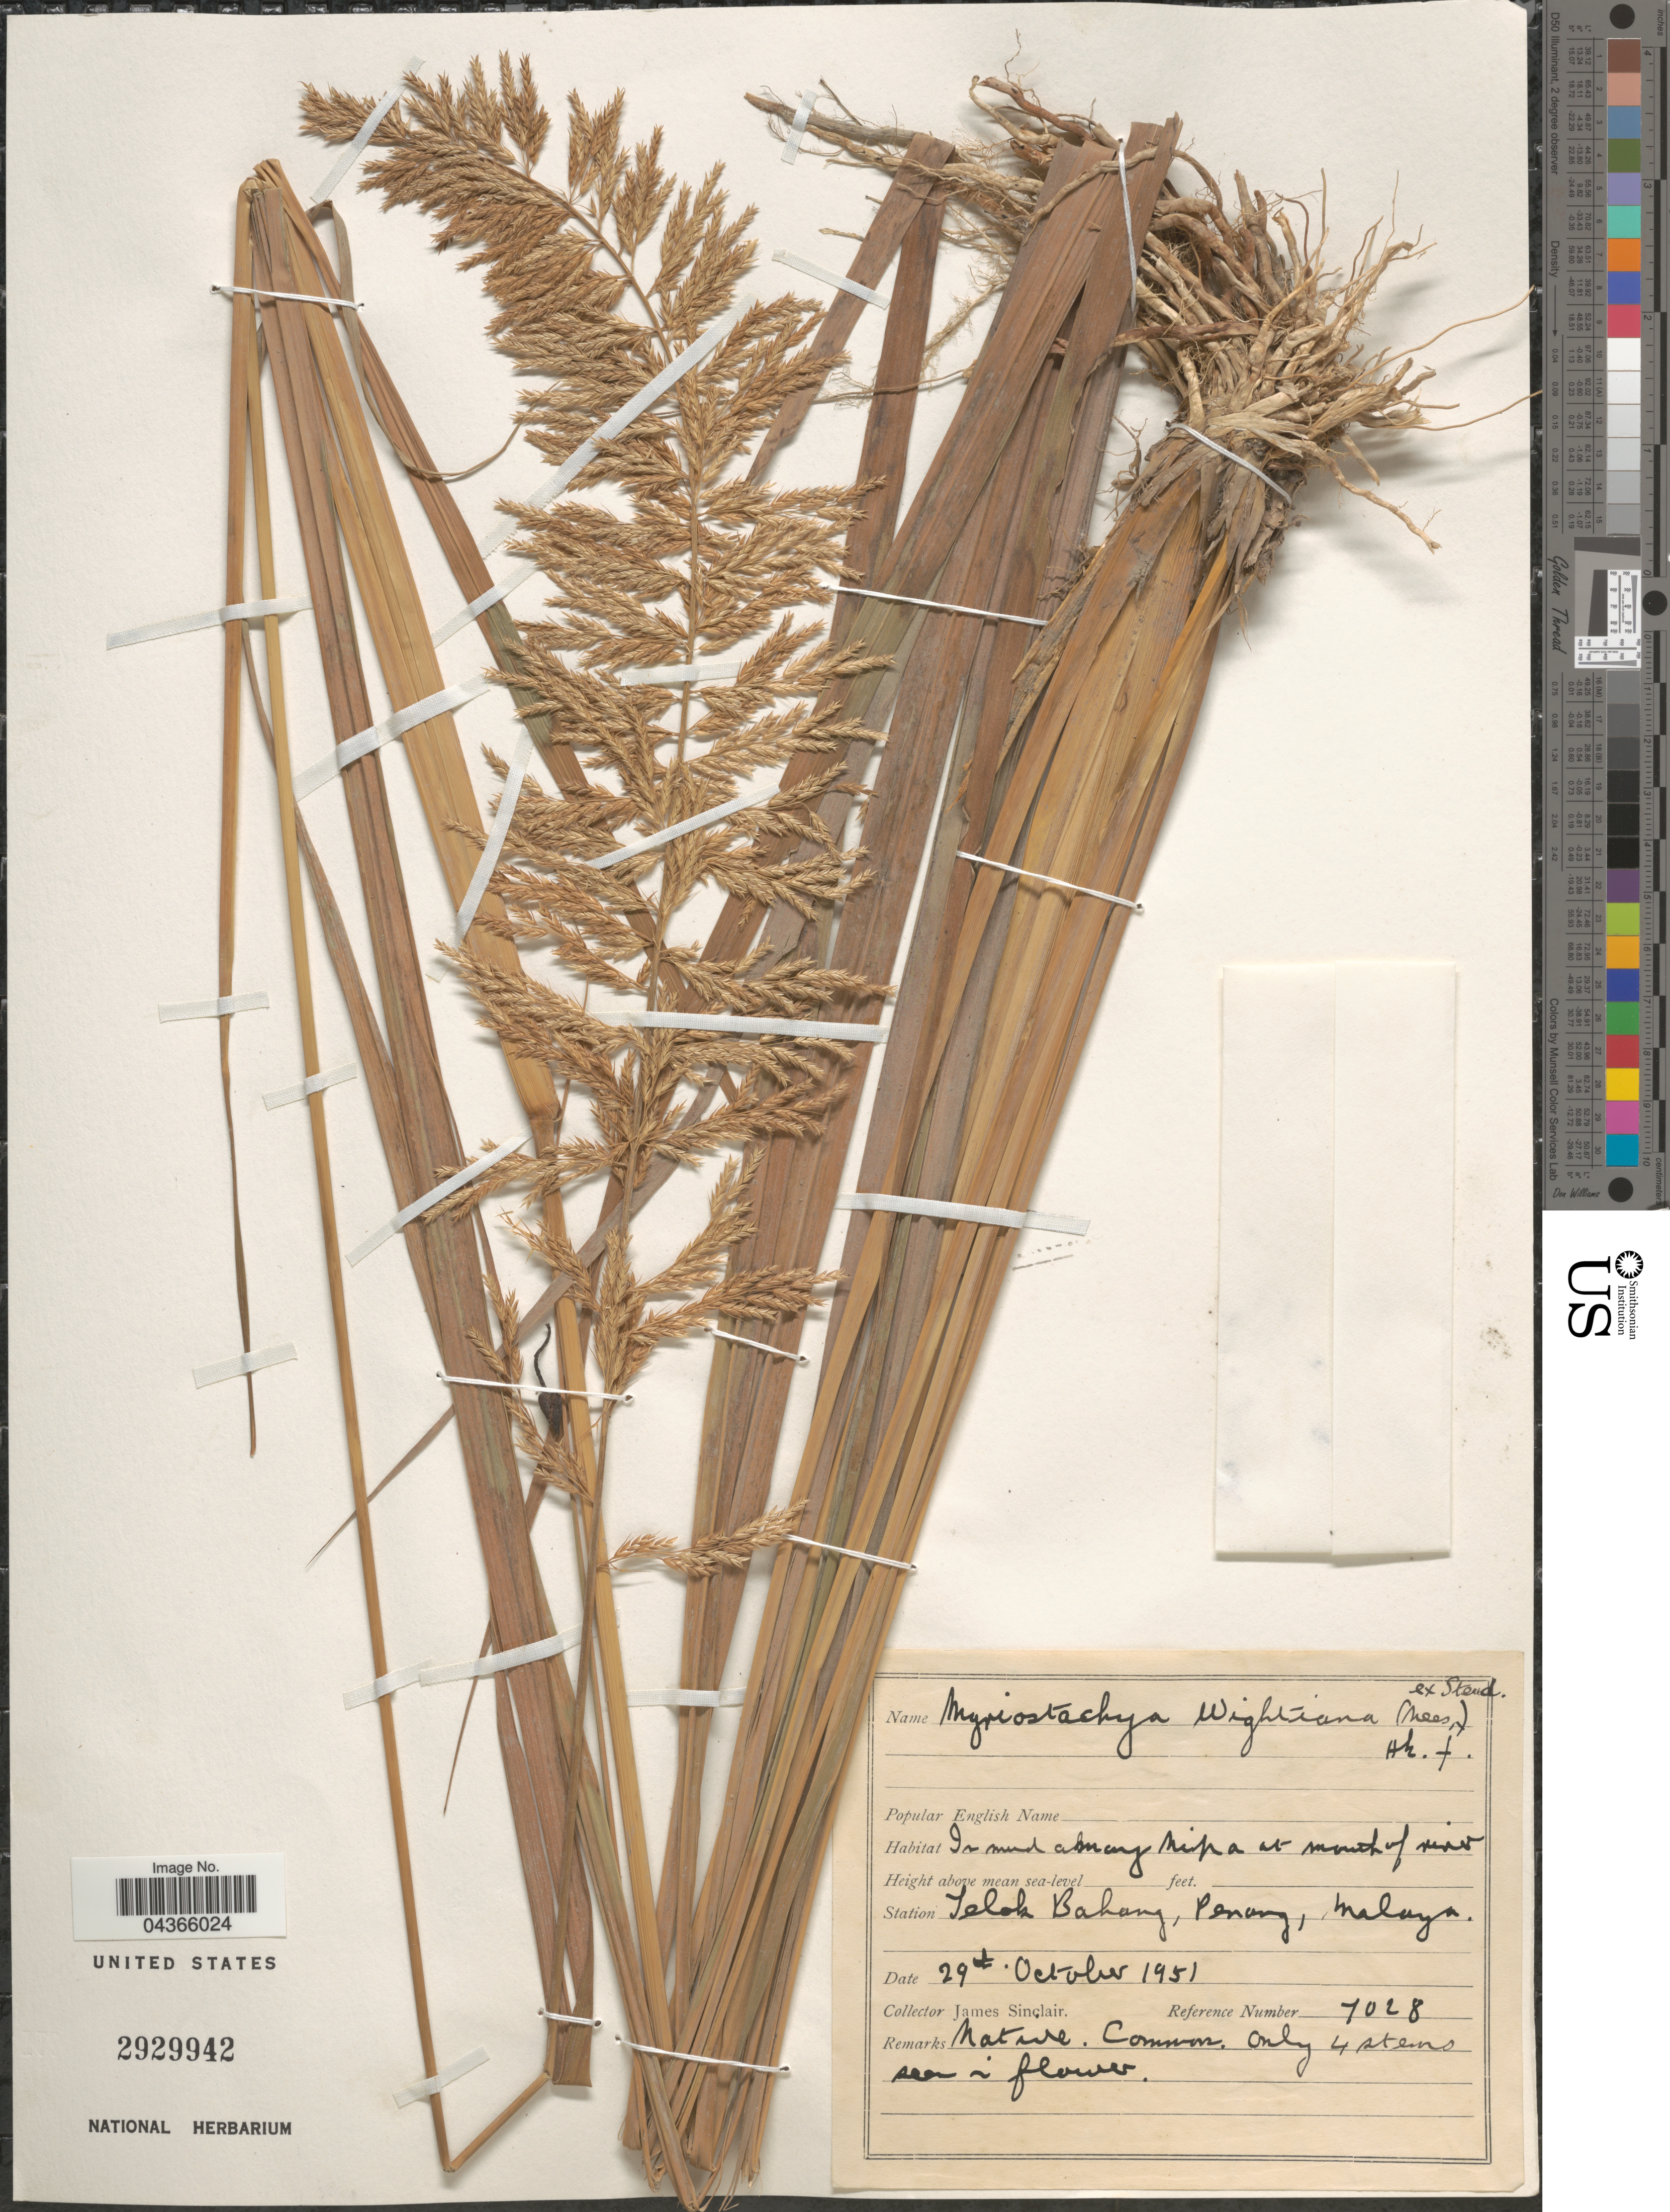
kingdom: Plantae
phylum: Tracheophyta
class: Liliopsida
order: Poales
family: Poaceae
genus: Myriostachya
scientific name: Myriostachya wightiana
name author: (Nees ex Steud.) Hook. f.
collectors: J. Sinclair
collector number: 7028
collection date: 1951-10-29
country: Malaysia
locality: Station Telok Bahang, Penang, Malaya.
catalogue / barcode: US 2929942